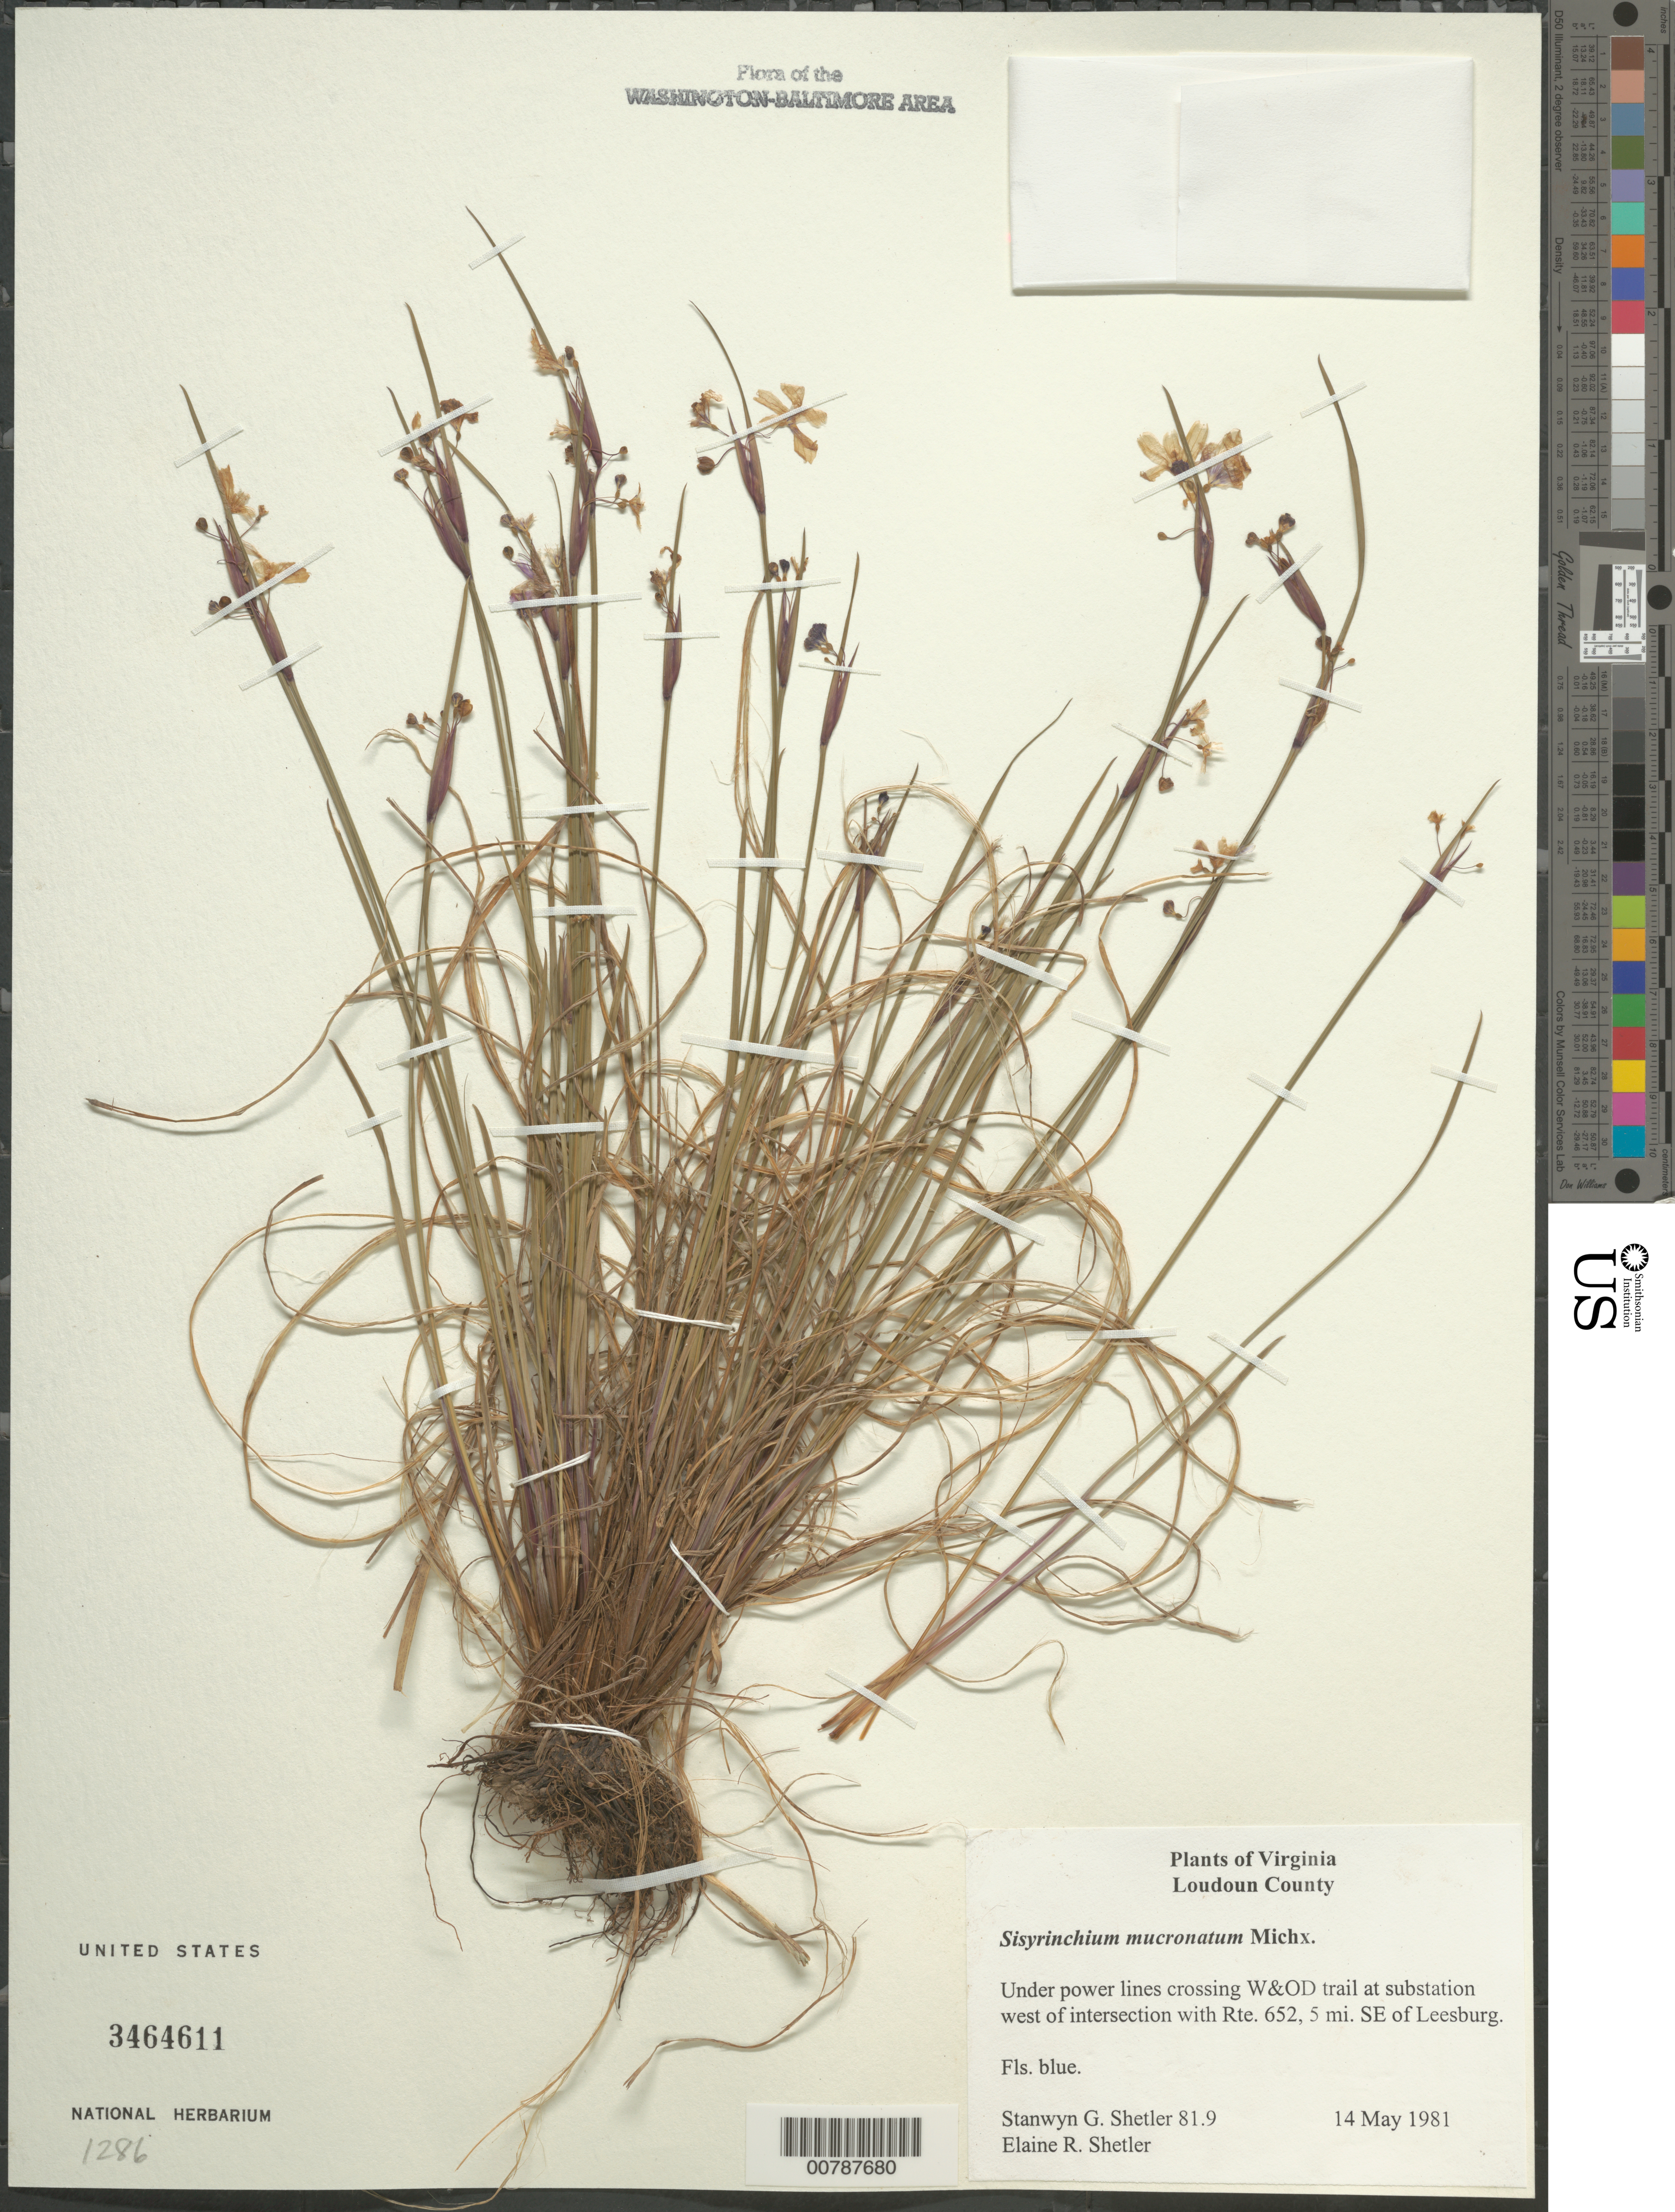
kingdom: Plantae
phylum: Tracheophyta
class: Liliopsida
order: Asparagales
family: Iridaceae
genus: Sisyrinchium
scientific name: Sisyrinchium mucronatum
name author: Michx.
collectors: S. Shetler & E. R. Shetler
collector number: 81.9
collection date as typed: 14 May 1981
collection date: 1981-05-14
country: United States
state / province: Virginia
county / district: Loudoun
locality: Under powerlines crossing W&OD trail at substation west of intersection with Rt. 652, 5 mi. SE of Leesburg.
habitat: Under powerlines.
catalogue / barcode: US 3464611